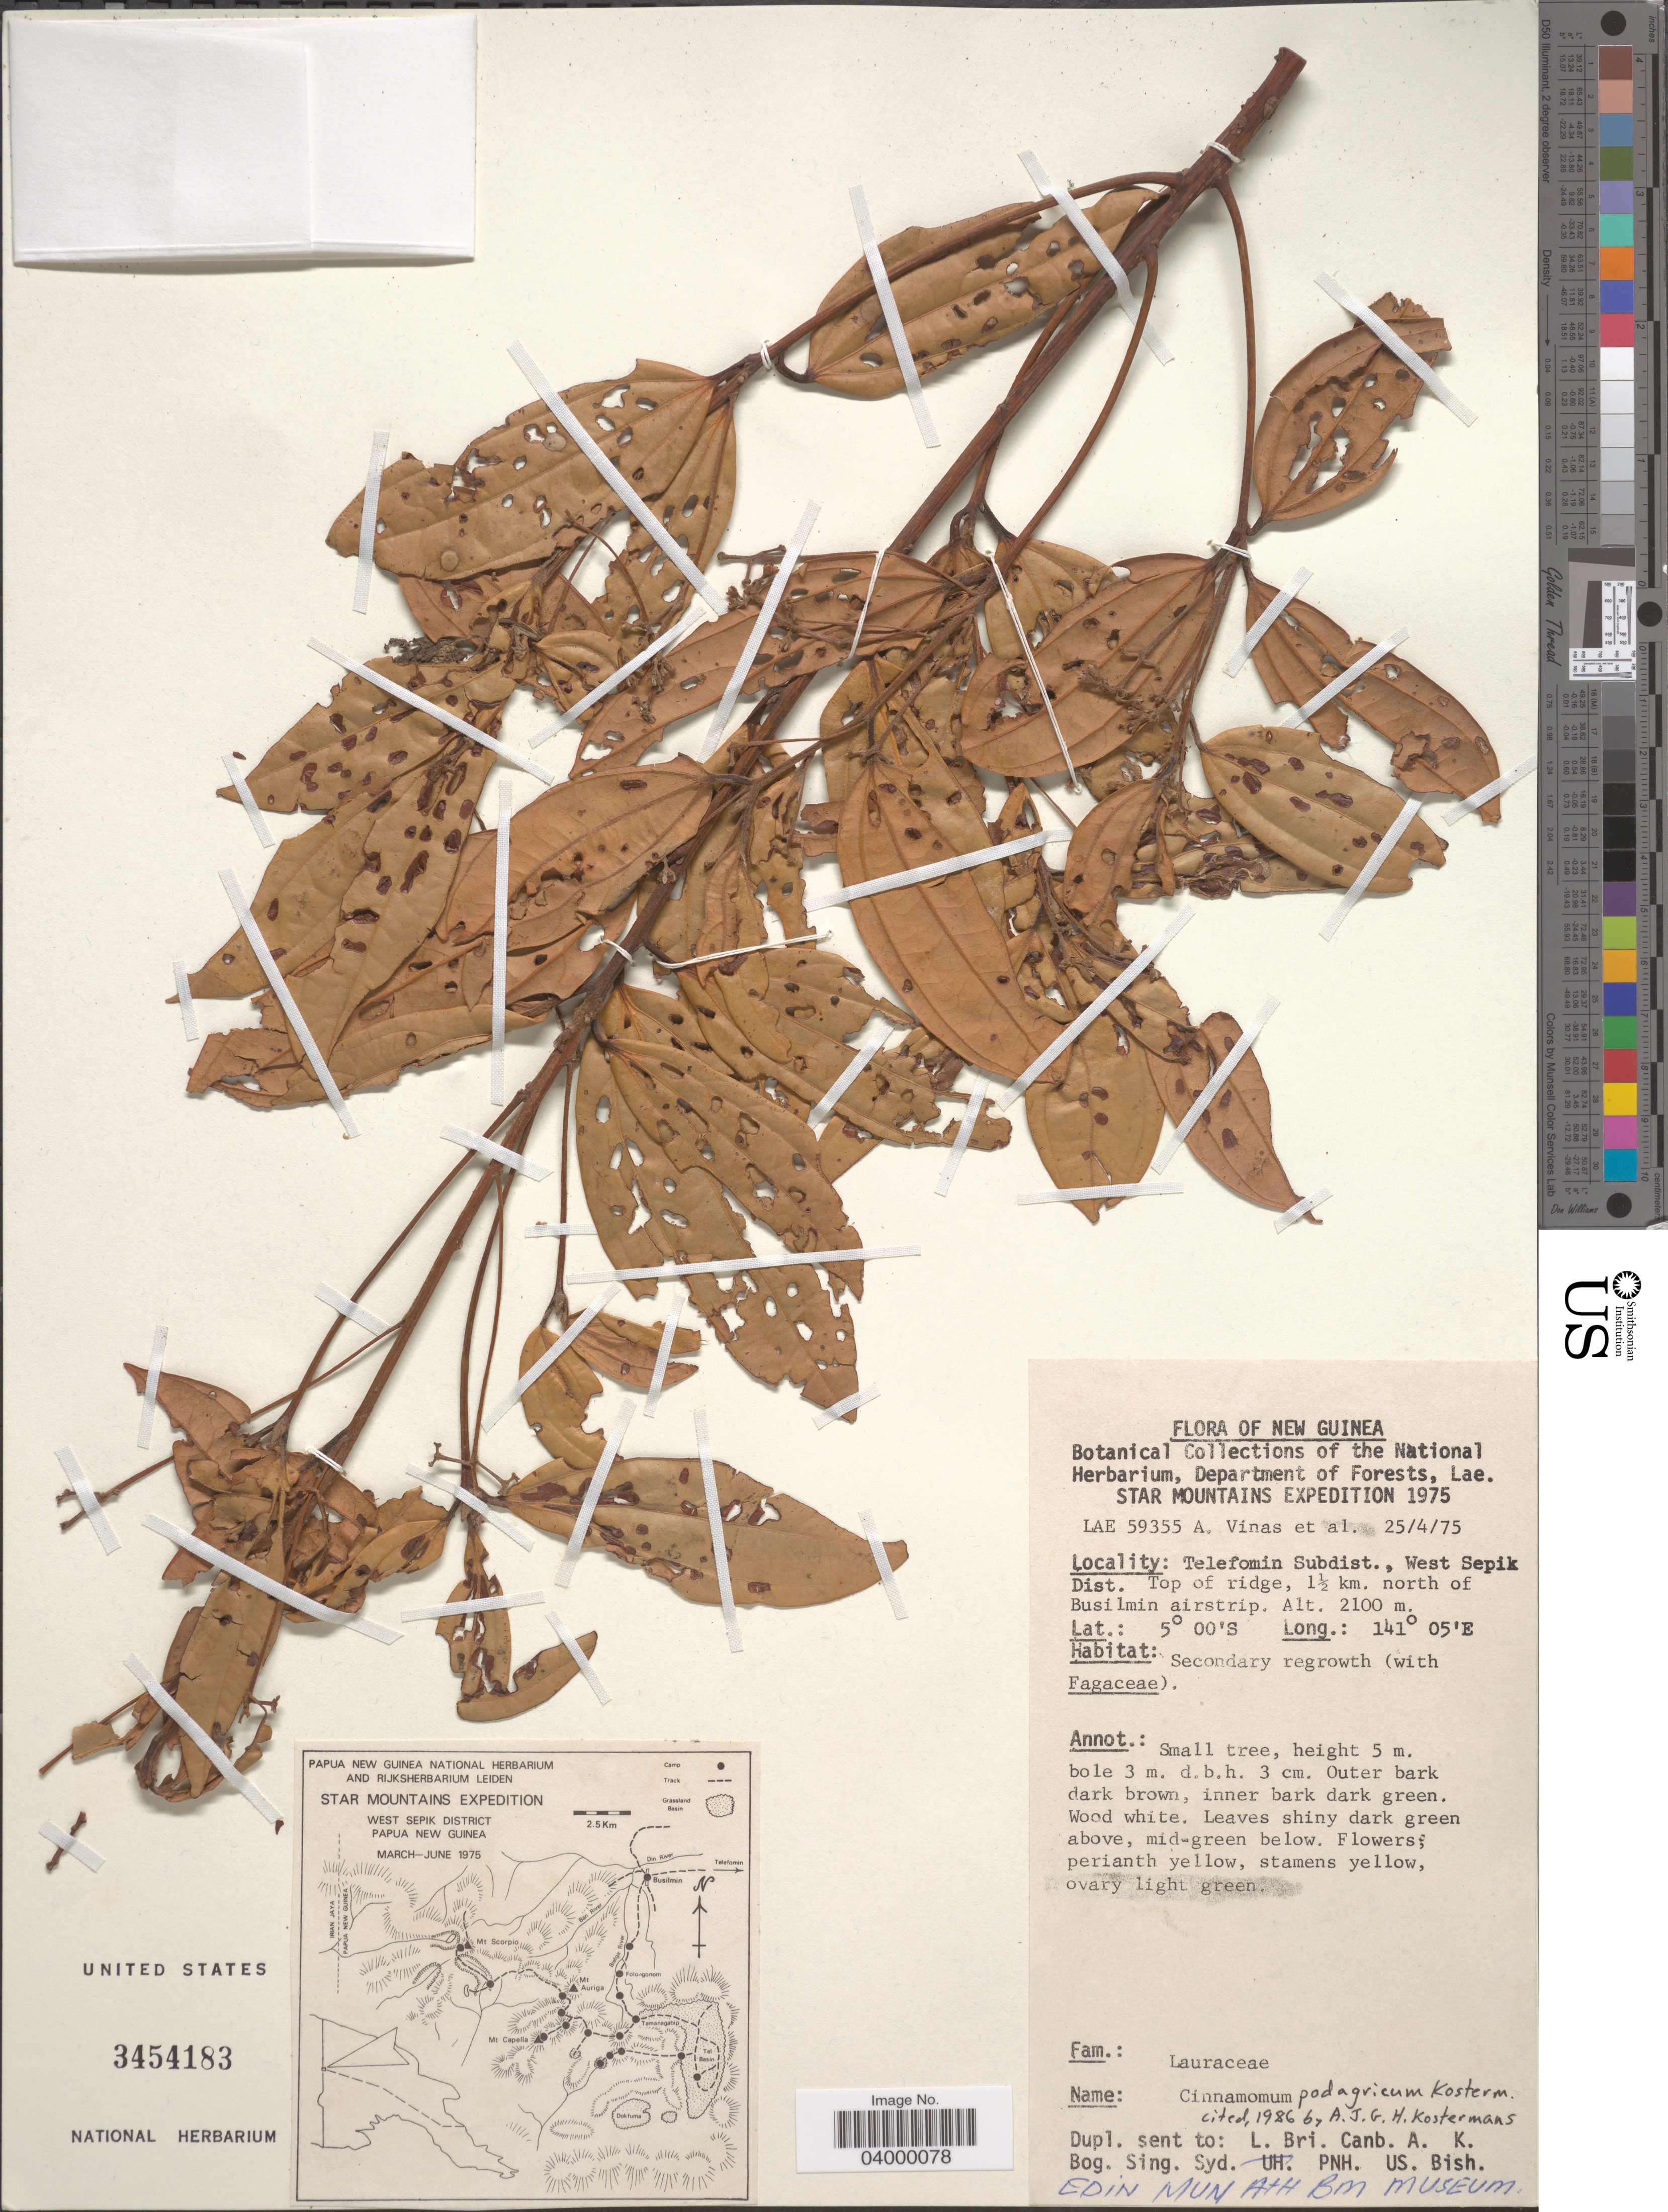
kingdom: Plantae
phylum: Tracheophyta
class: Magnoliopsida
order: Laurales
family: Lauraceae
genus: Cinnamomum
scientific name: Cinnamomum podagricum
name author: Kosterm.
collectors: A. Vinas & et al.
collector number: LAE 59355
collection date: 1975-04-25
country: Papua New Guinea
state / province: Sandaun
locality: New Guinea. Telefomin Subdist., West Sepik Dist. Top of ridge, 1½ km. north of Busilmin airstrip.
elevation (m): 2100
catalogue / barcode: US 3454183